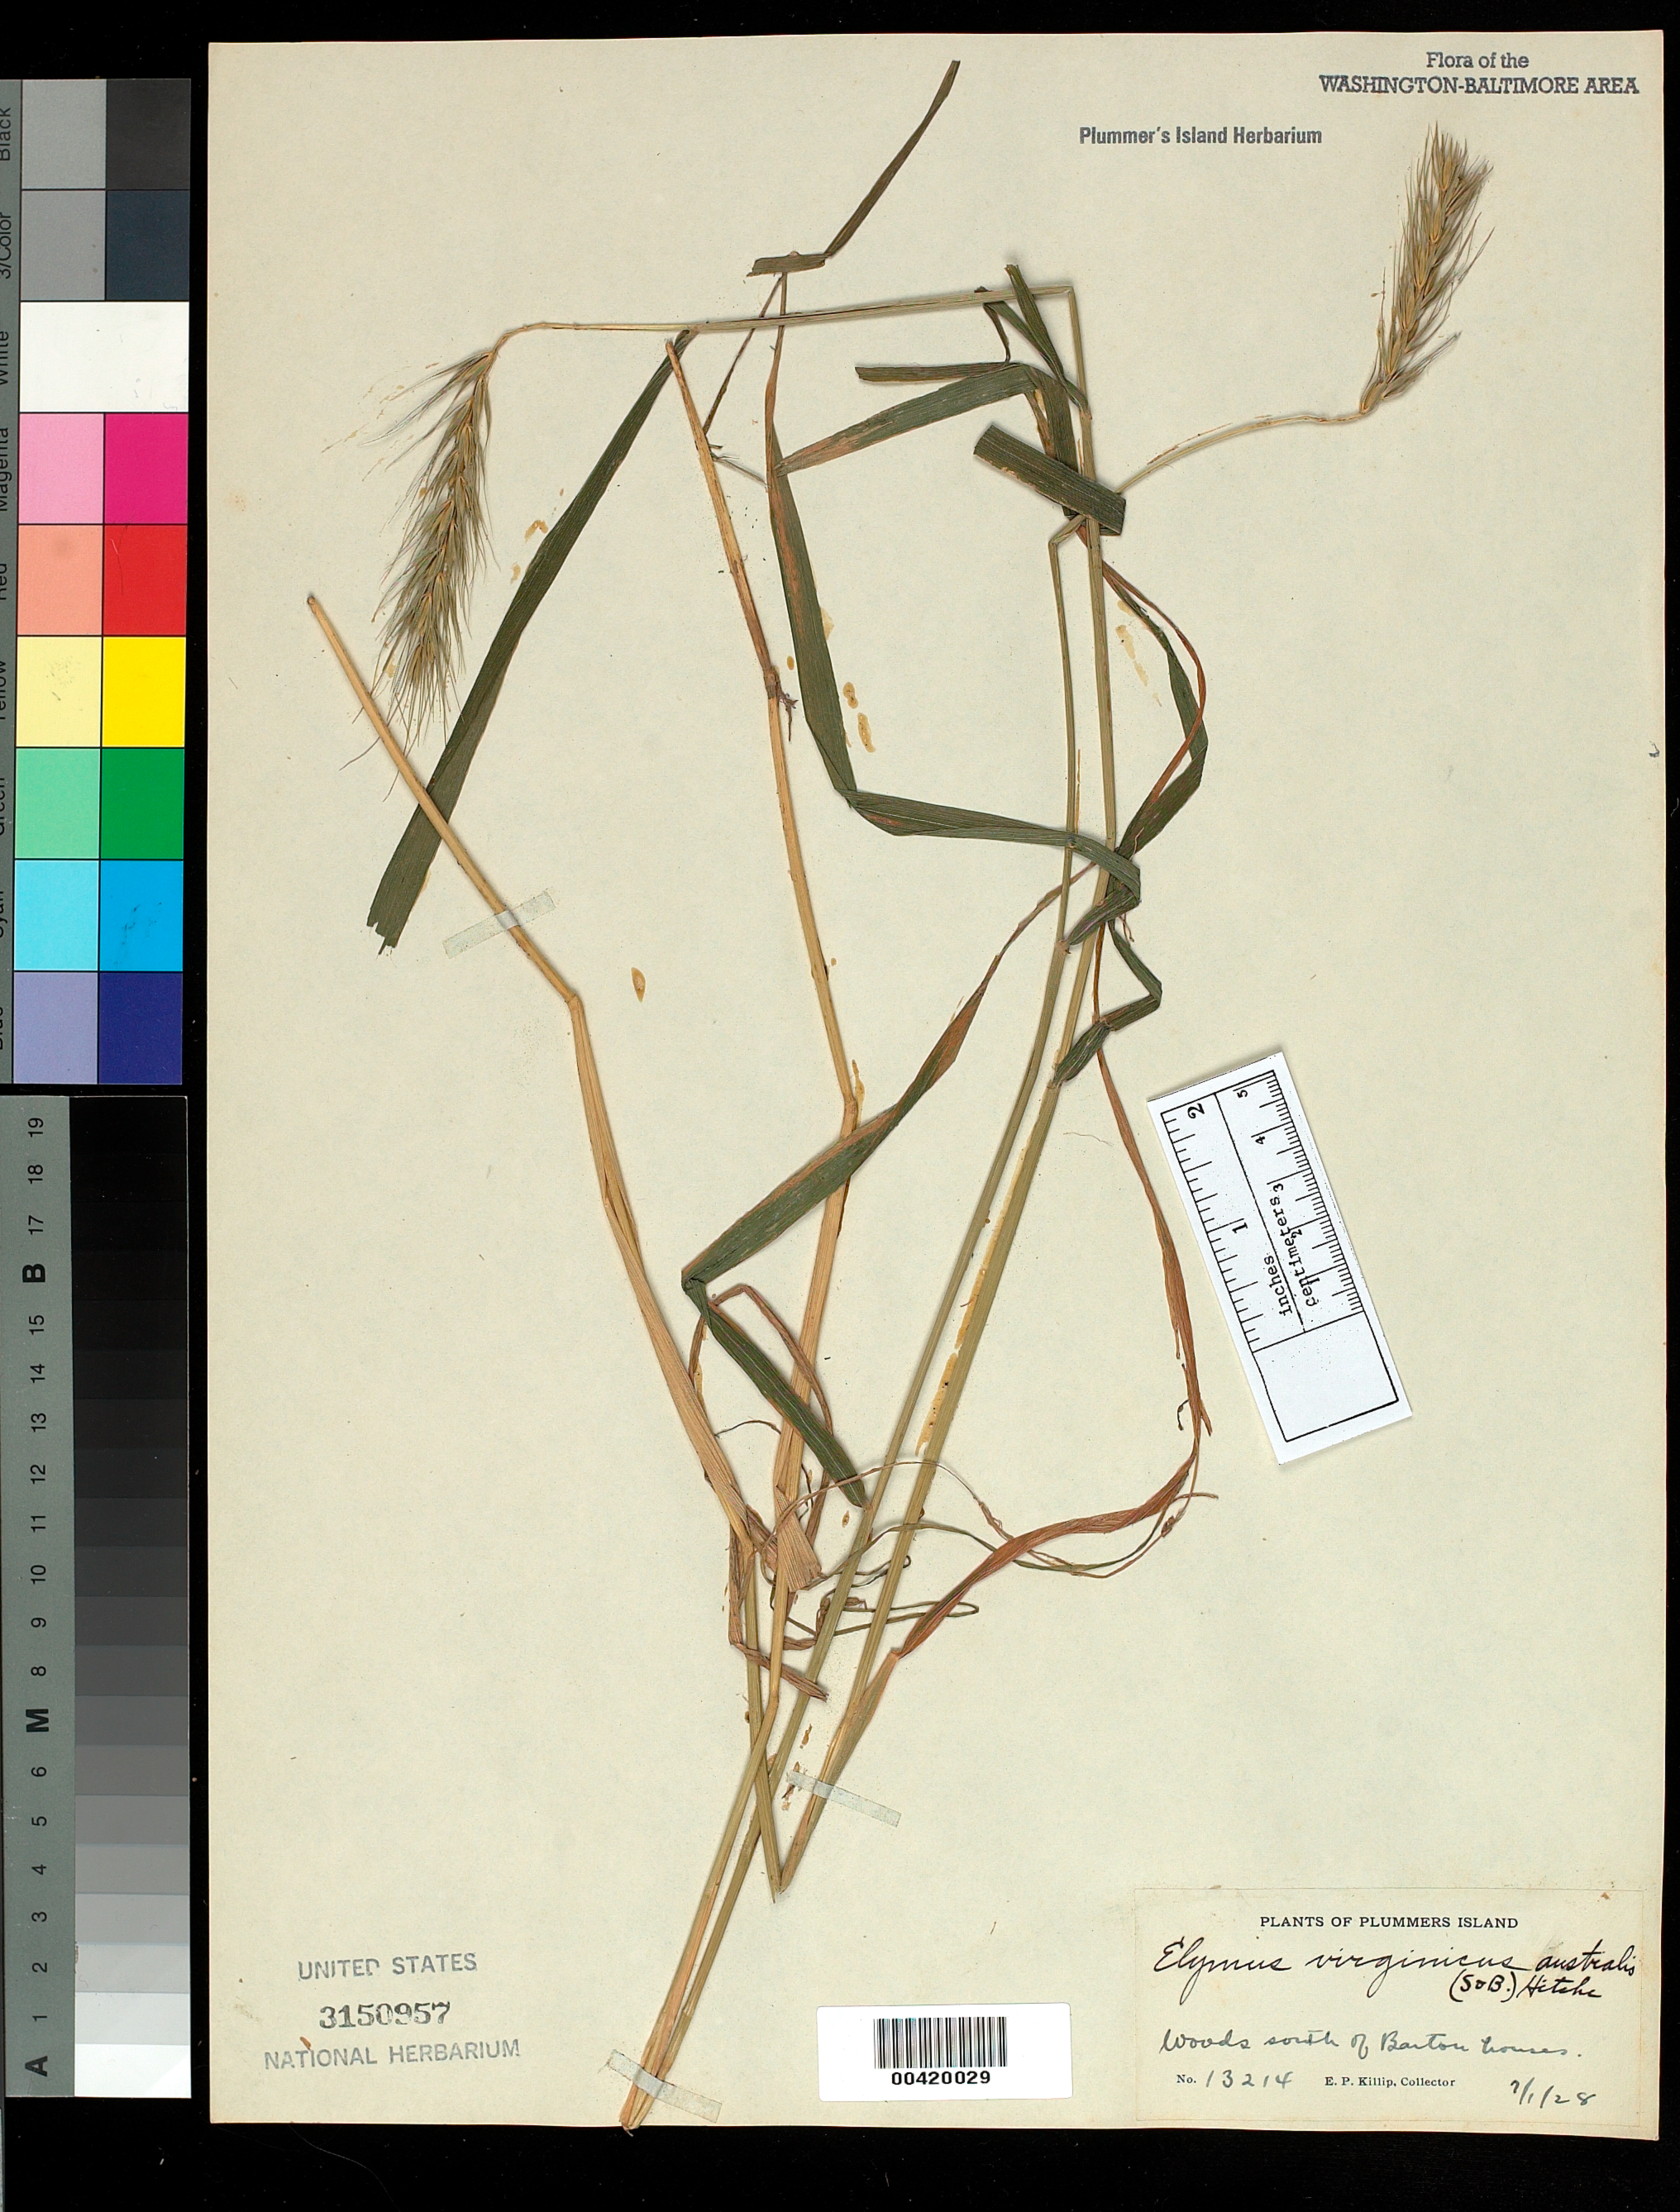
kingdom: Plantae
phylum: Tracheophyta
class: Liliopsida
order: Poales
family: Poaceae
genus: Elymus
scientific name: Elymus macgregorii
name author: R.E. Brooks & J.J.N. Campb.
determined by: Campbell, J. J. N., (KY), University of Kentucky (UNITED STATES)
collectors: E. P. Killip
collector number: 13214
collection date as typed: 01 Jul 1928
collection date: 1928-07-01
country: United States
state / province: Maryland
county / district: Montgomery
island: Plummers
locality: Plummer's Island; south of Barton Houses C. & O. Canal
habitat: Woods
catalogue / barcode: US 3150957